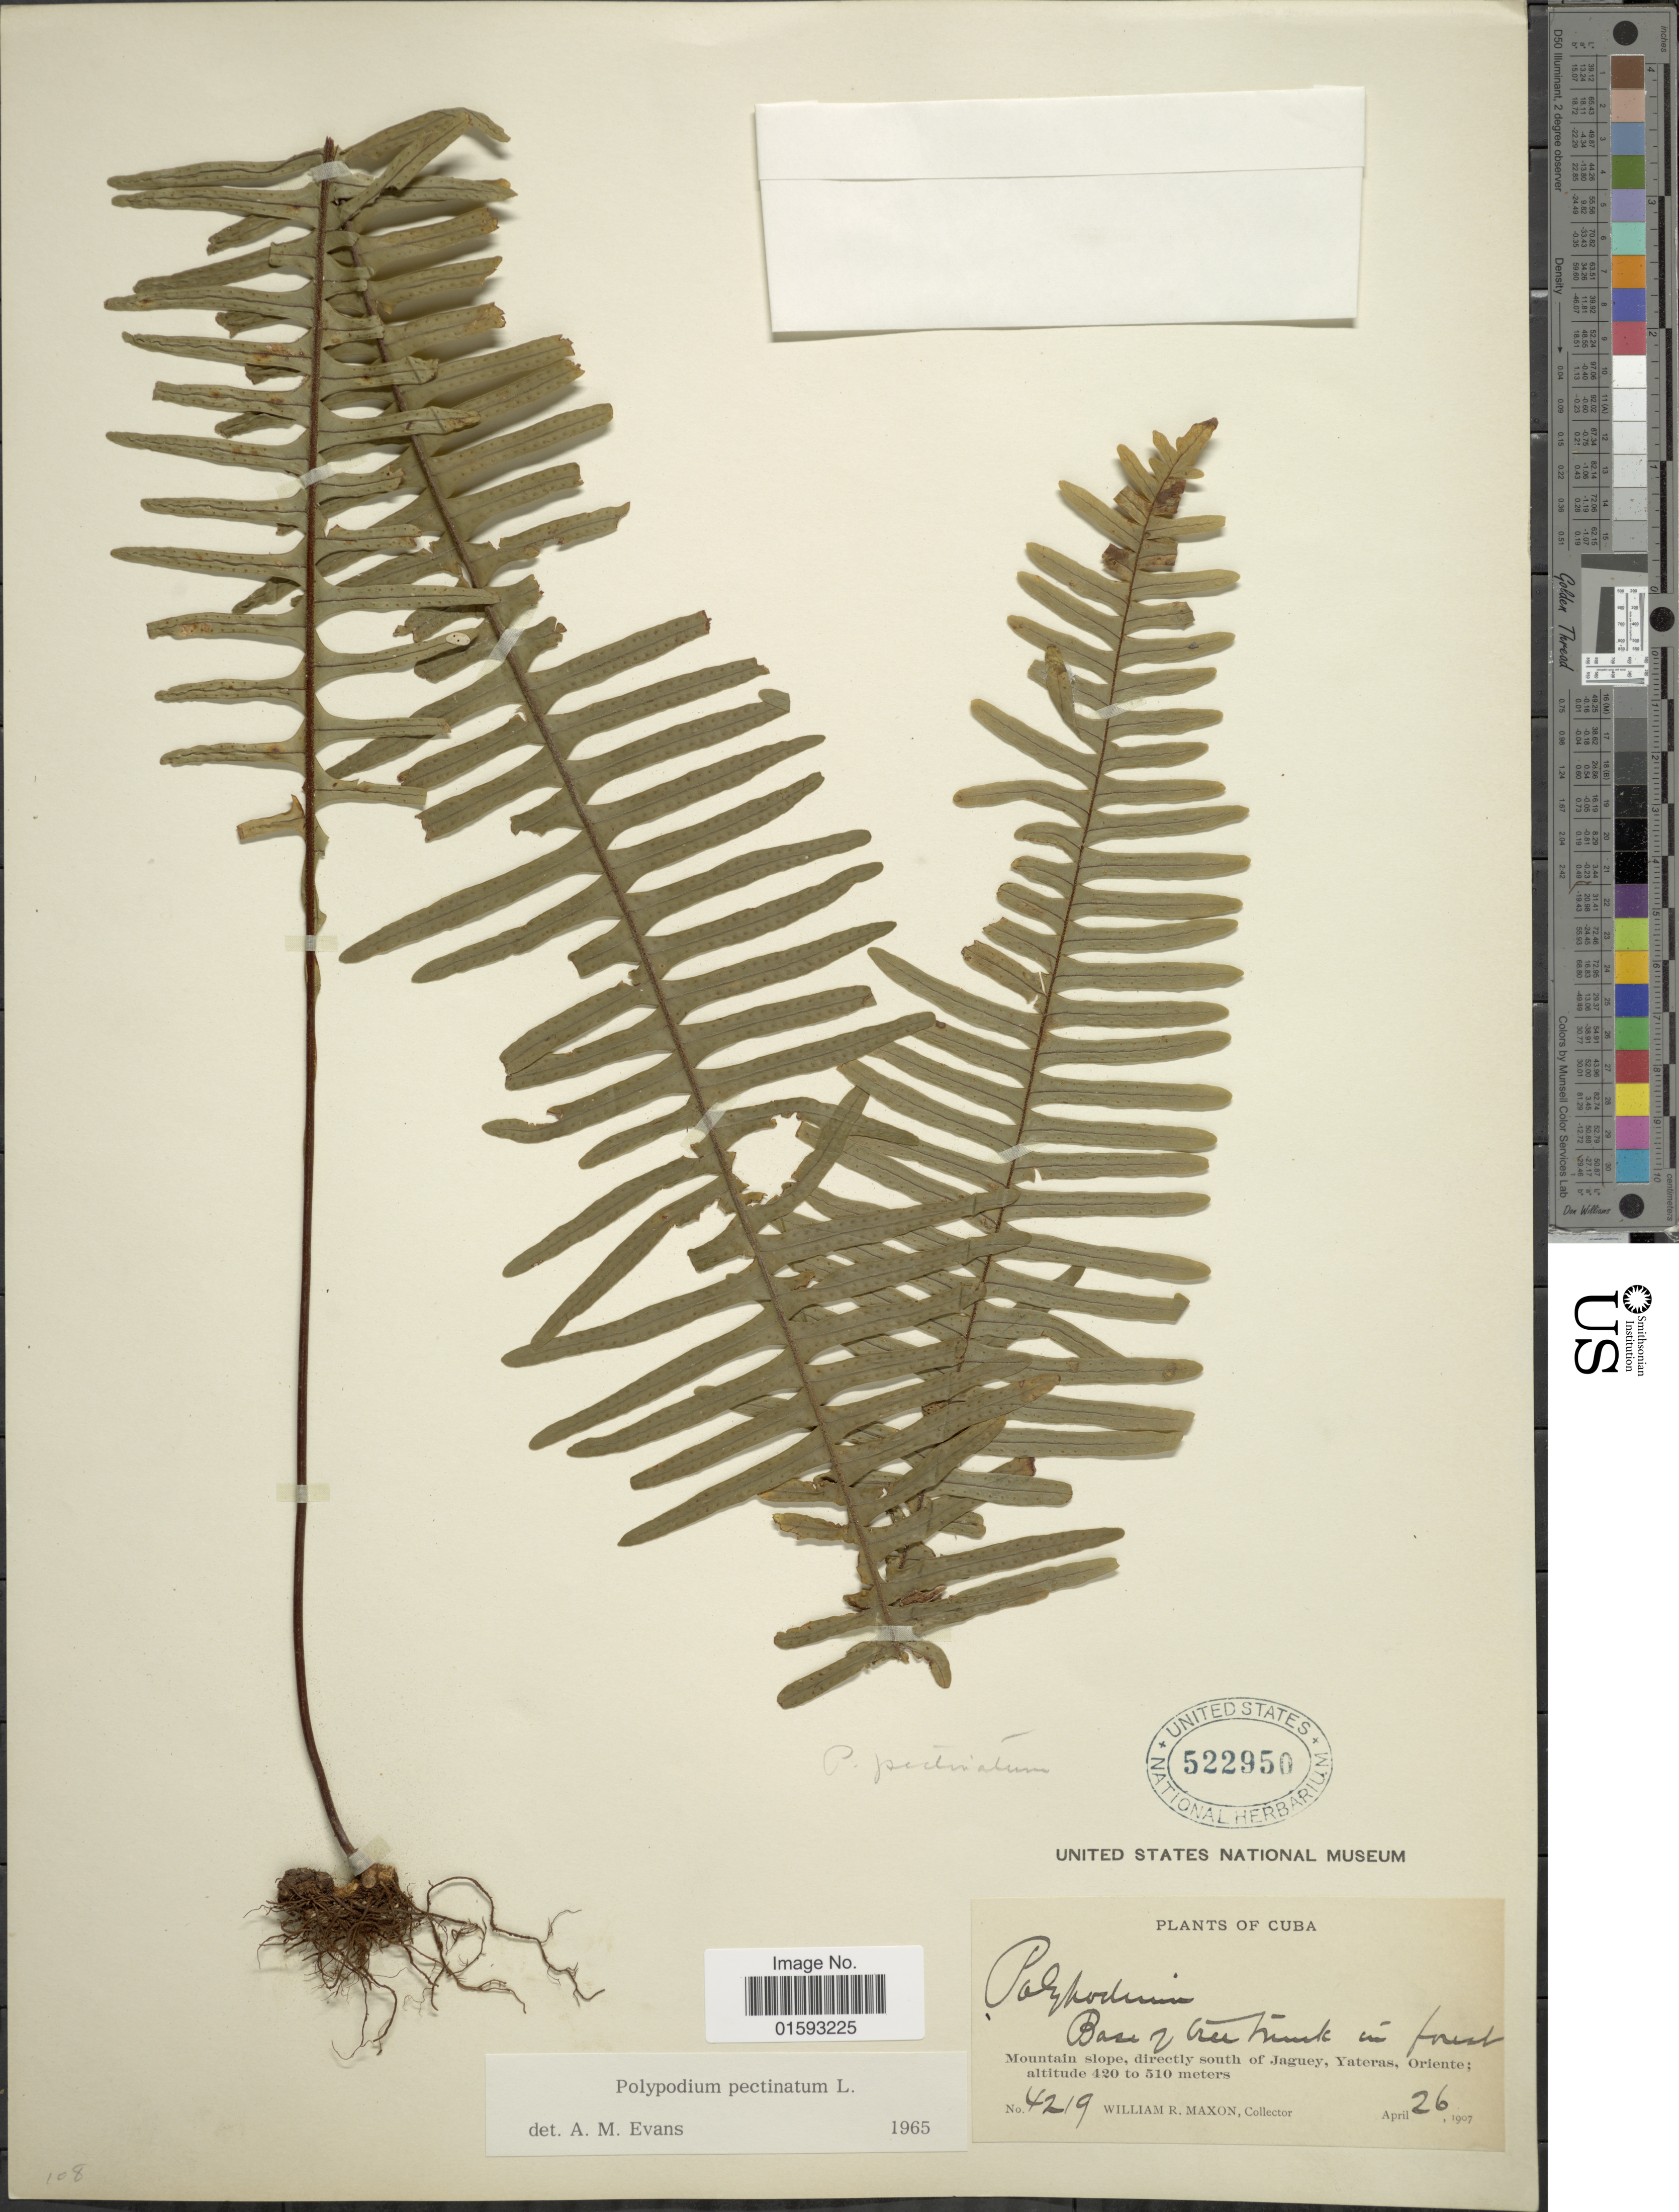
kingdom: Plantae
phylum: Tracheophyta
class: Polypodiopsida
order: Polypodiales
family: Polypodiaceae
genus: Pecluma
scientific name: Pecluma pectinata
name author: (L.) M.G. Price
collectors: W. R. Maxon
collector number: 4219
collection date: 1907-04-26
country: Cuba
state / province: Oriente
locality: Mountain slope, directly south of Jaguey, Yateras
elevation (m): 420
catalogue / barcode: US 522950